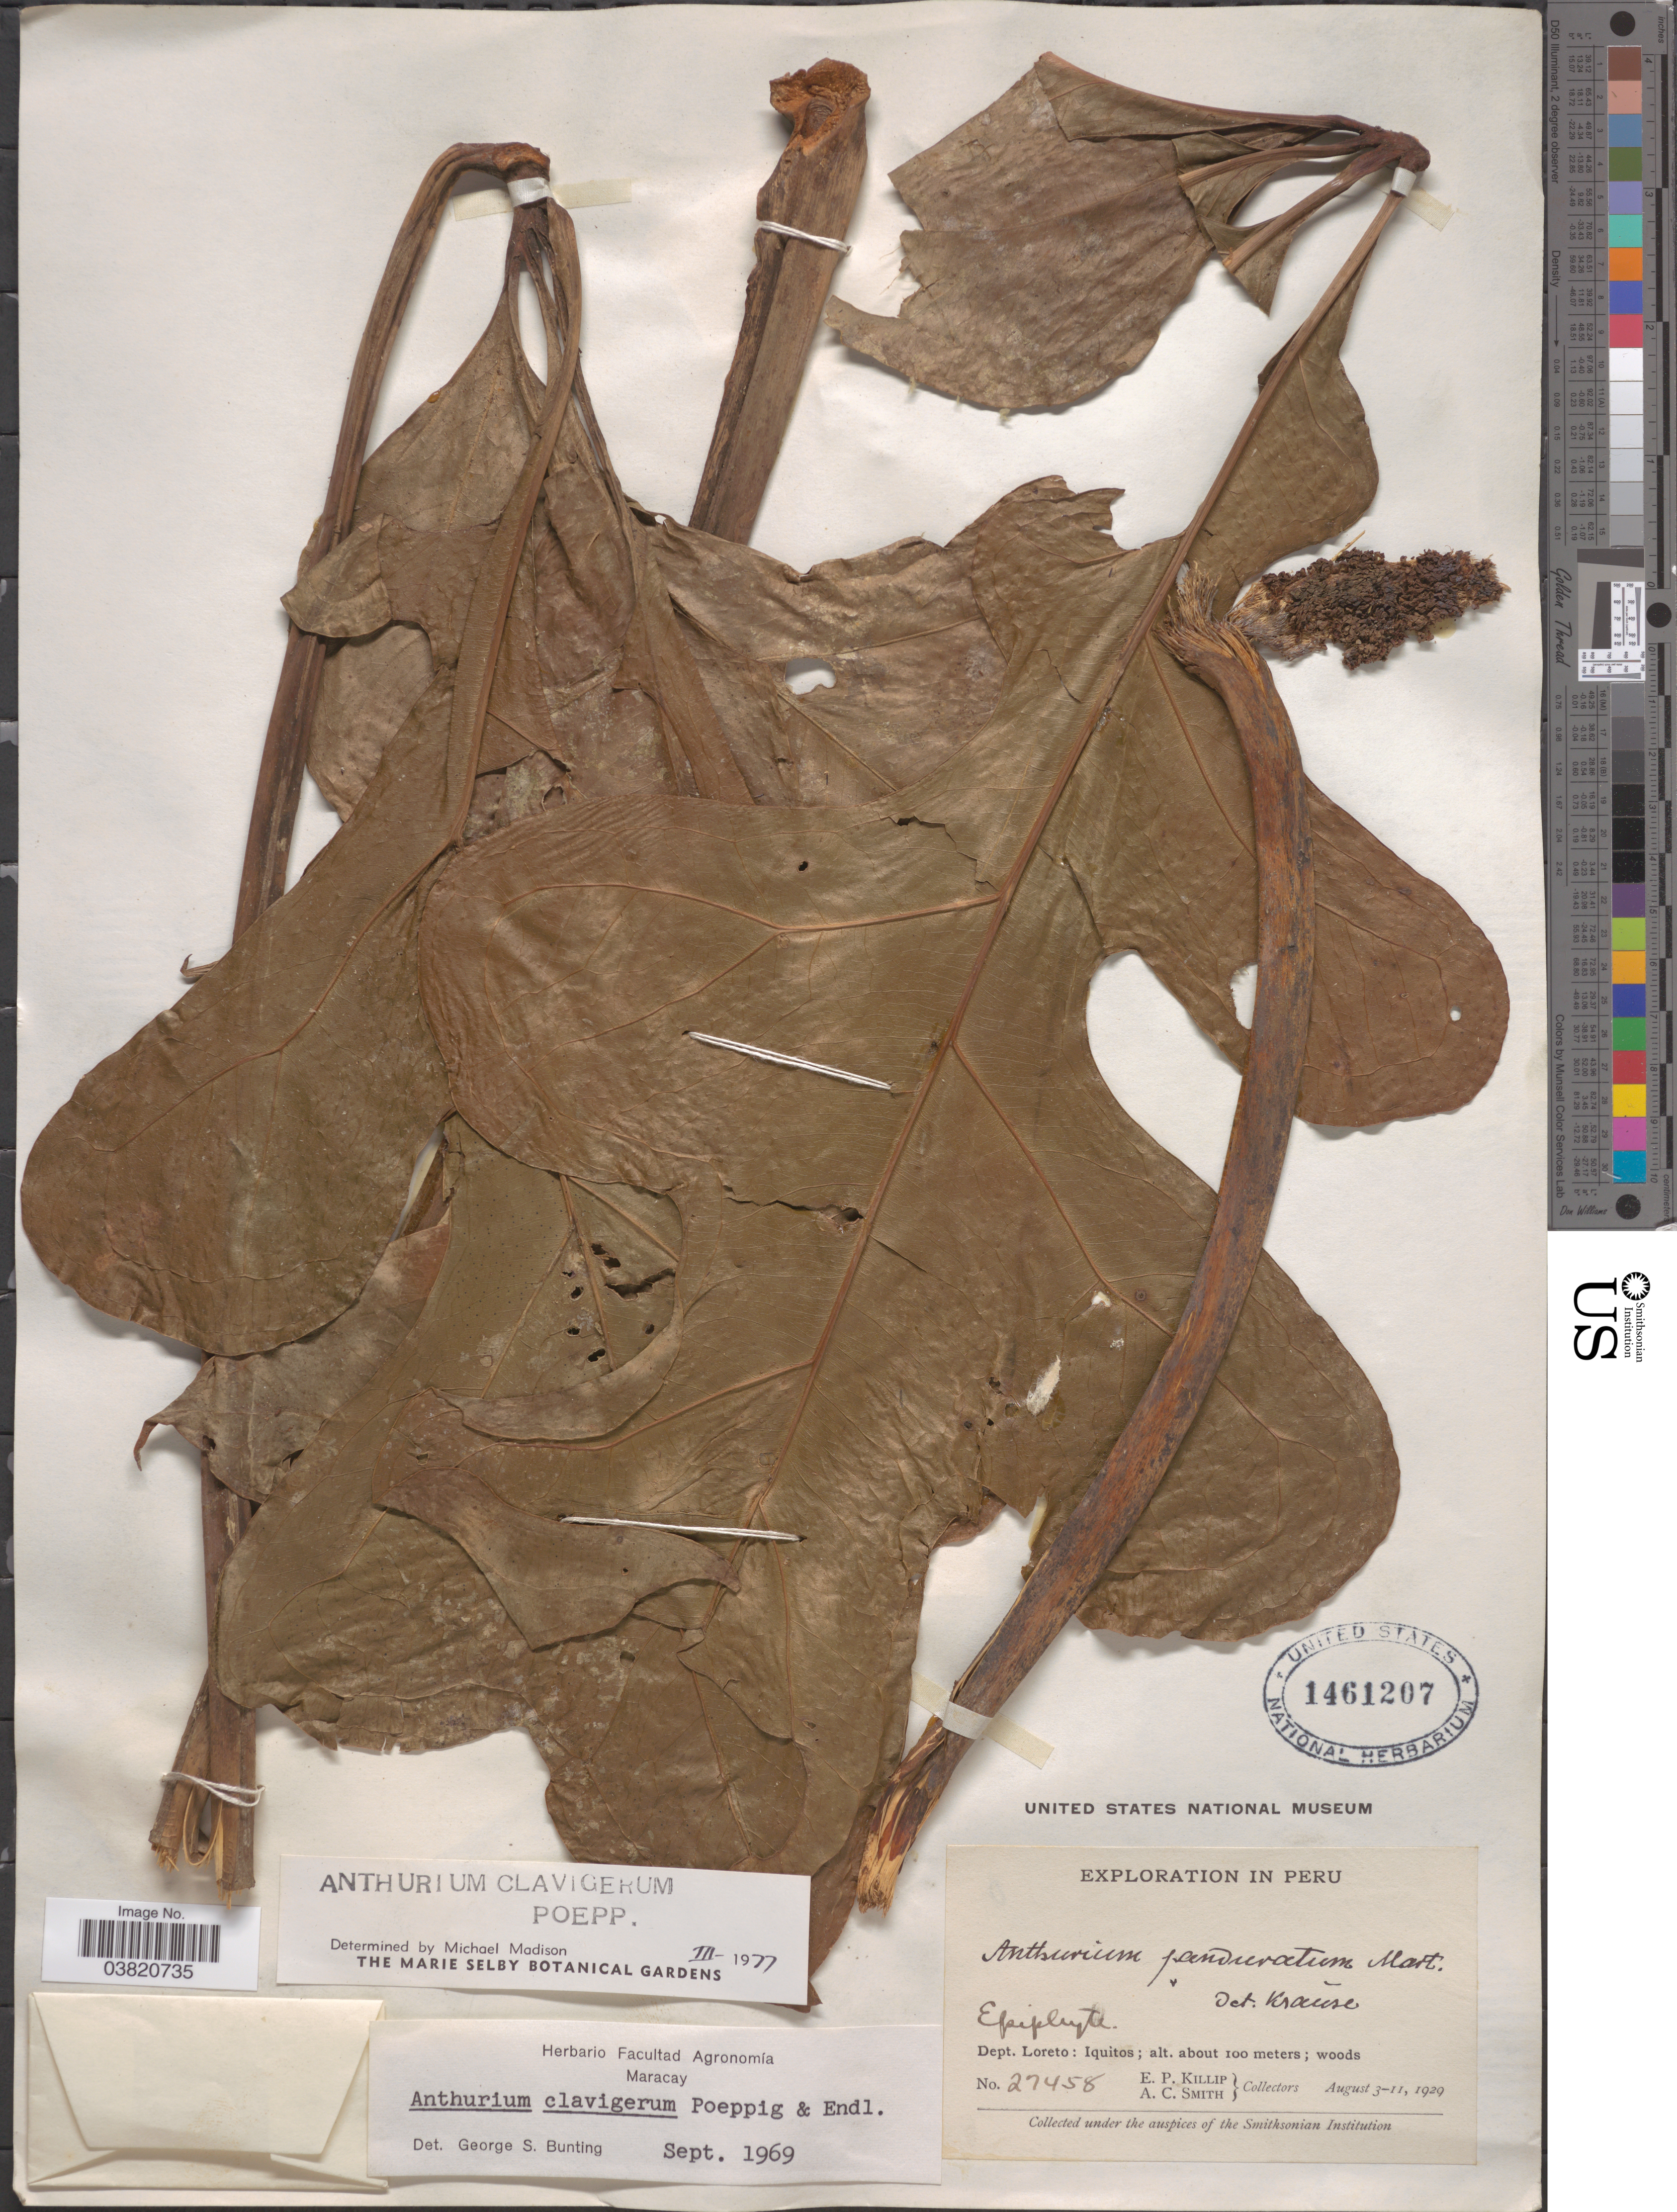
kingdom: Plantae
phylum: Tracheophyta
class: Liliopsida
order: Alismatales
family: Araceae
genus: Anthurium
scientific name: Anthurium clavigerum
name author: Poepp. & Endl.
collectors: E. P. Killip & A. C. Smith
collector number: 27458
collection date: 1929-08-03/1929-08-11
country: Peru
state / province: Loreto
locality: Dept. Loreto: Iquitos.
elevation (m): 100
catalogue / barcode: US 1461207